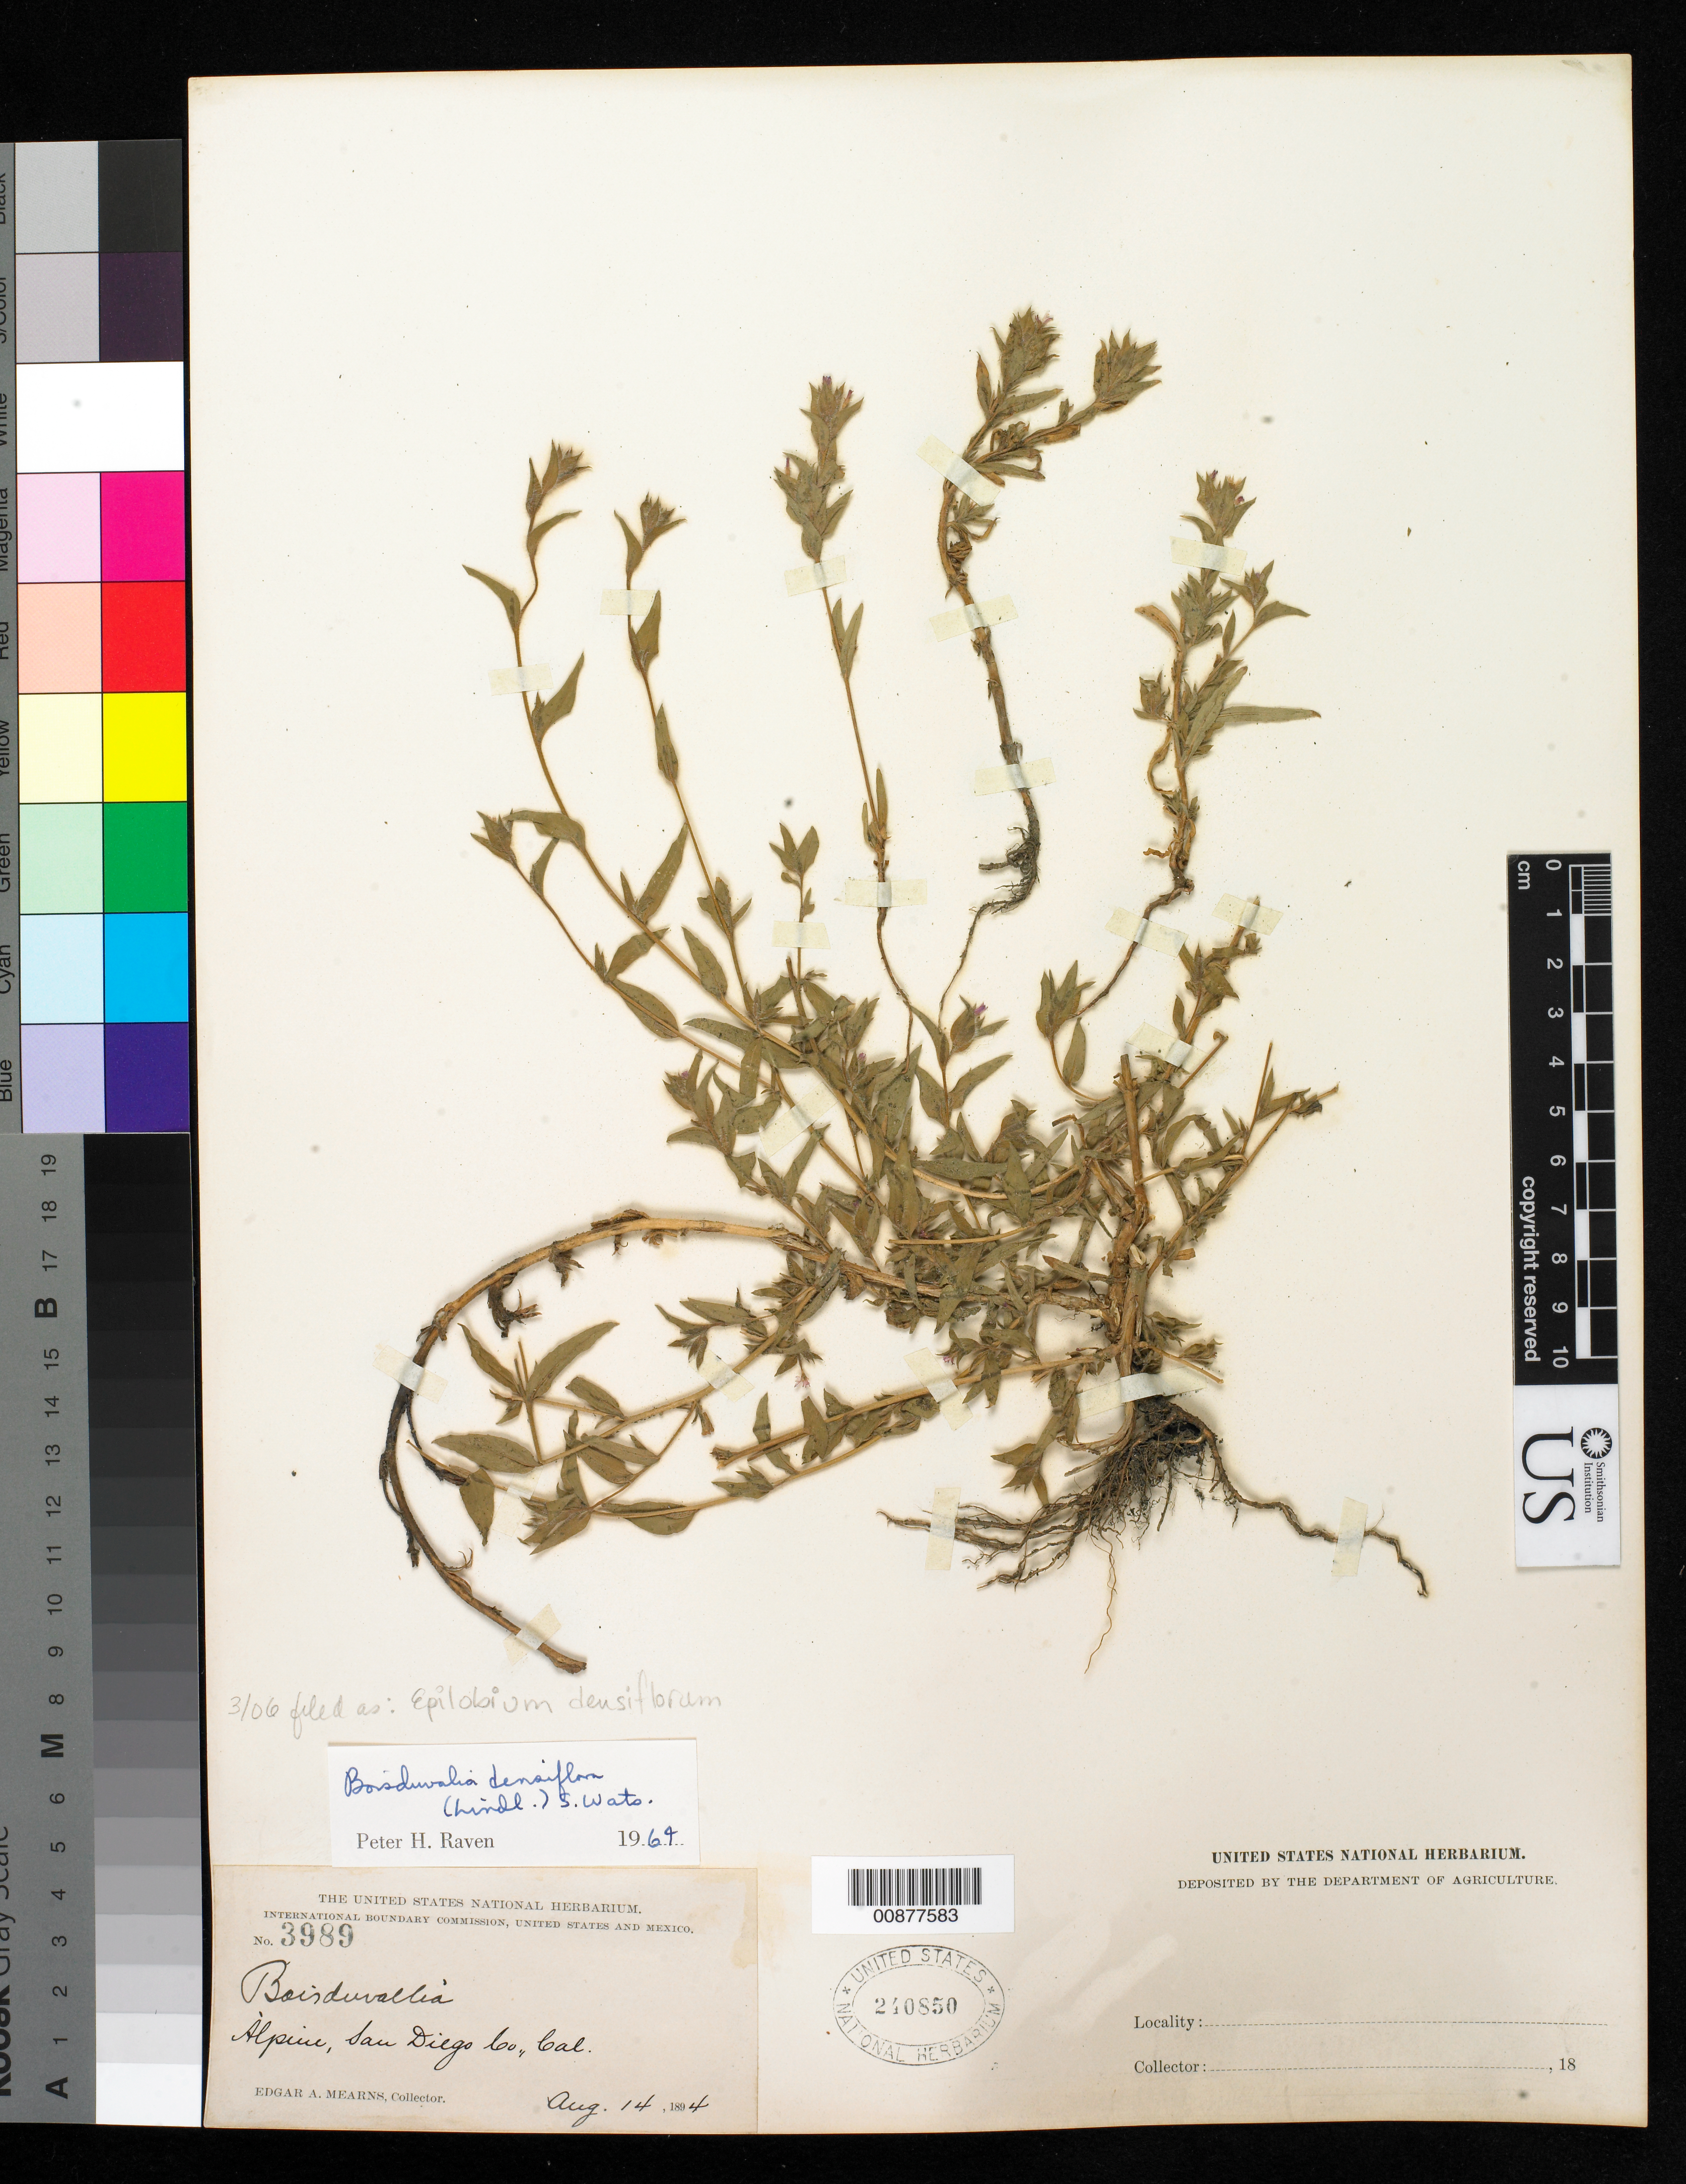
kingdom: Plantae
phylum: Tracheophyta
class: Magnoliopsida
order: Myrtales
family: Onagraceae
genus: Epilobium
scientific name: Epilobium densiflorum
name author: (Lindl.) Hoch & P.H. Raven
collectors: E. A. Mearns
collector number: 3989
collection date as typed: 14 Aug 1894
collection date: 1894-08-14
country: United States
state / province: California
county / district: San Diego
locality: Alpine, San Diego County, California.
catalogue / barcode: US 240850